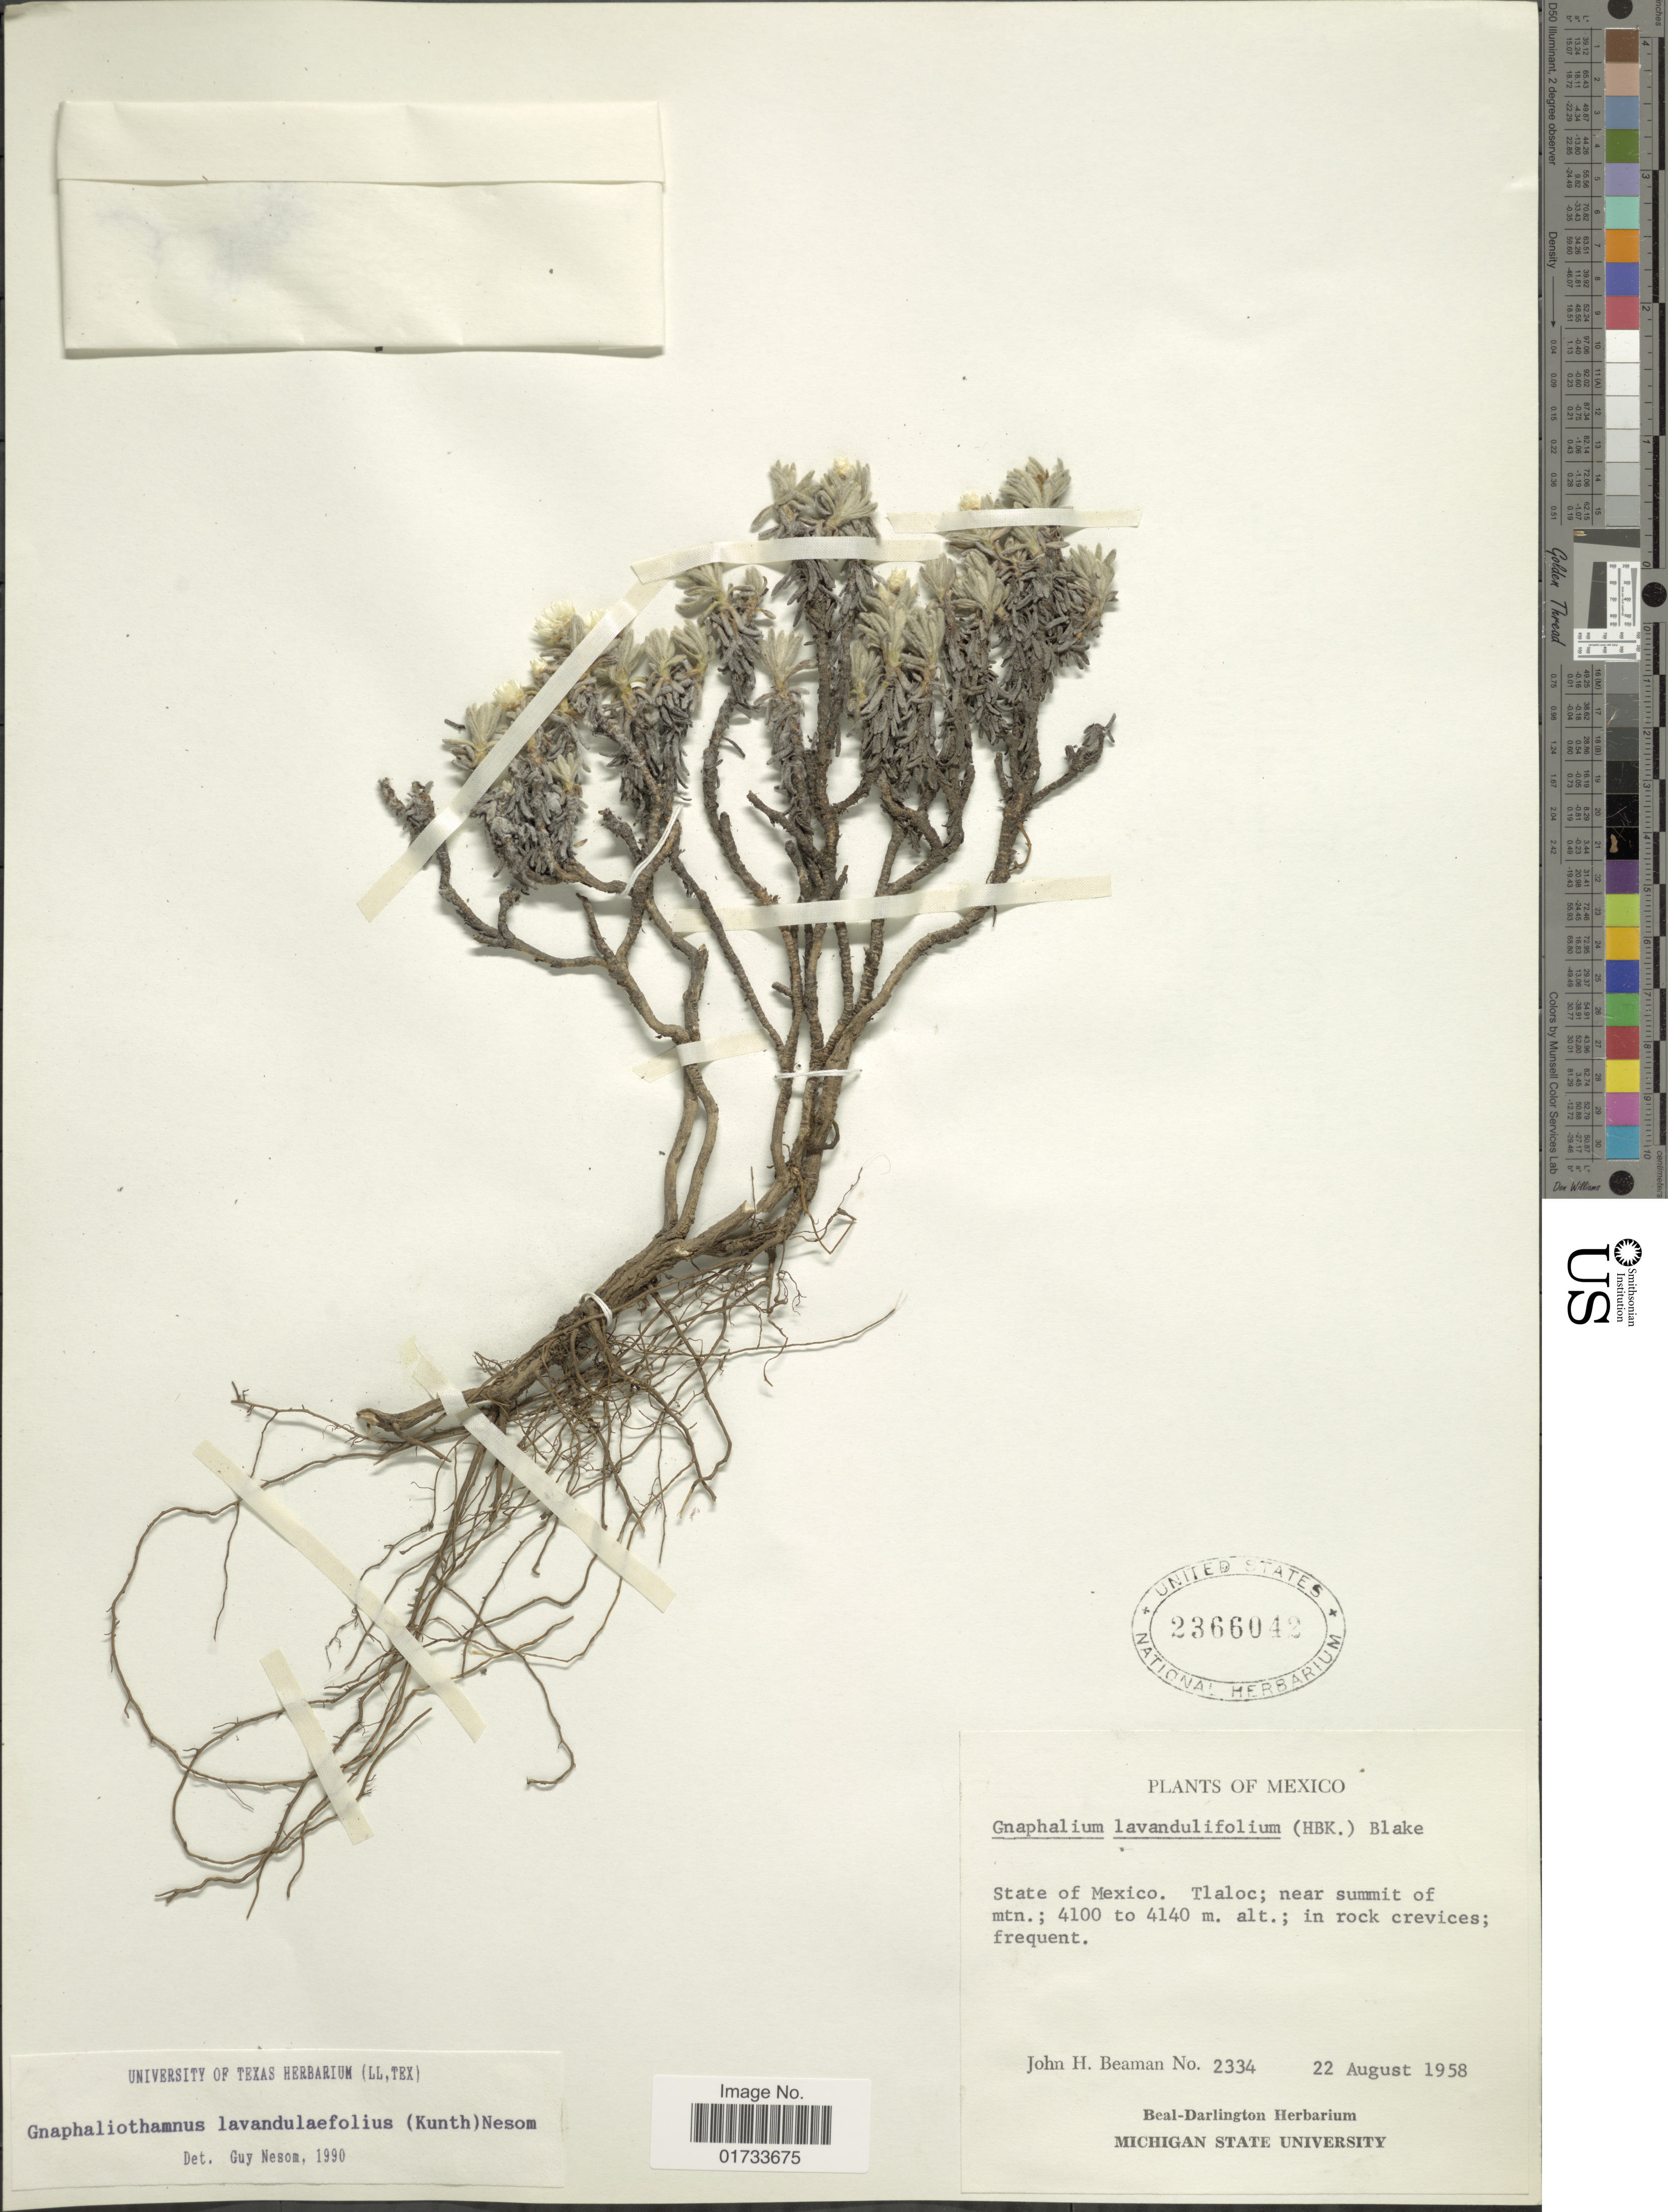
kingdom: Plantae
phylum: Tracheophyta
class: Magnoliopsida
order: Asterales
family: Asteraceae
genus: Chionolaena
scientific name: Chionolaena lavandulifolia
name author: (Kunth) Benth. & Hook.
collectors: J. H. Beaman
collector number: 2334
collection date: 1958-08-22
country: Mexico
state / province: México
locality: Tlaloc; near summit of mtn, in rock crevices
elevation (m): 4100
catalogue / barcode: US 2366042